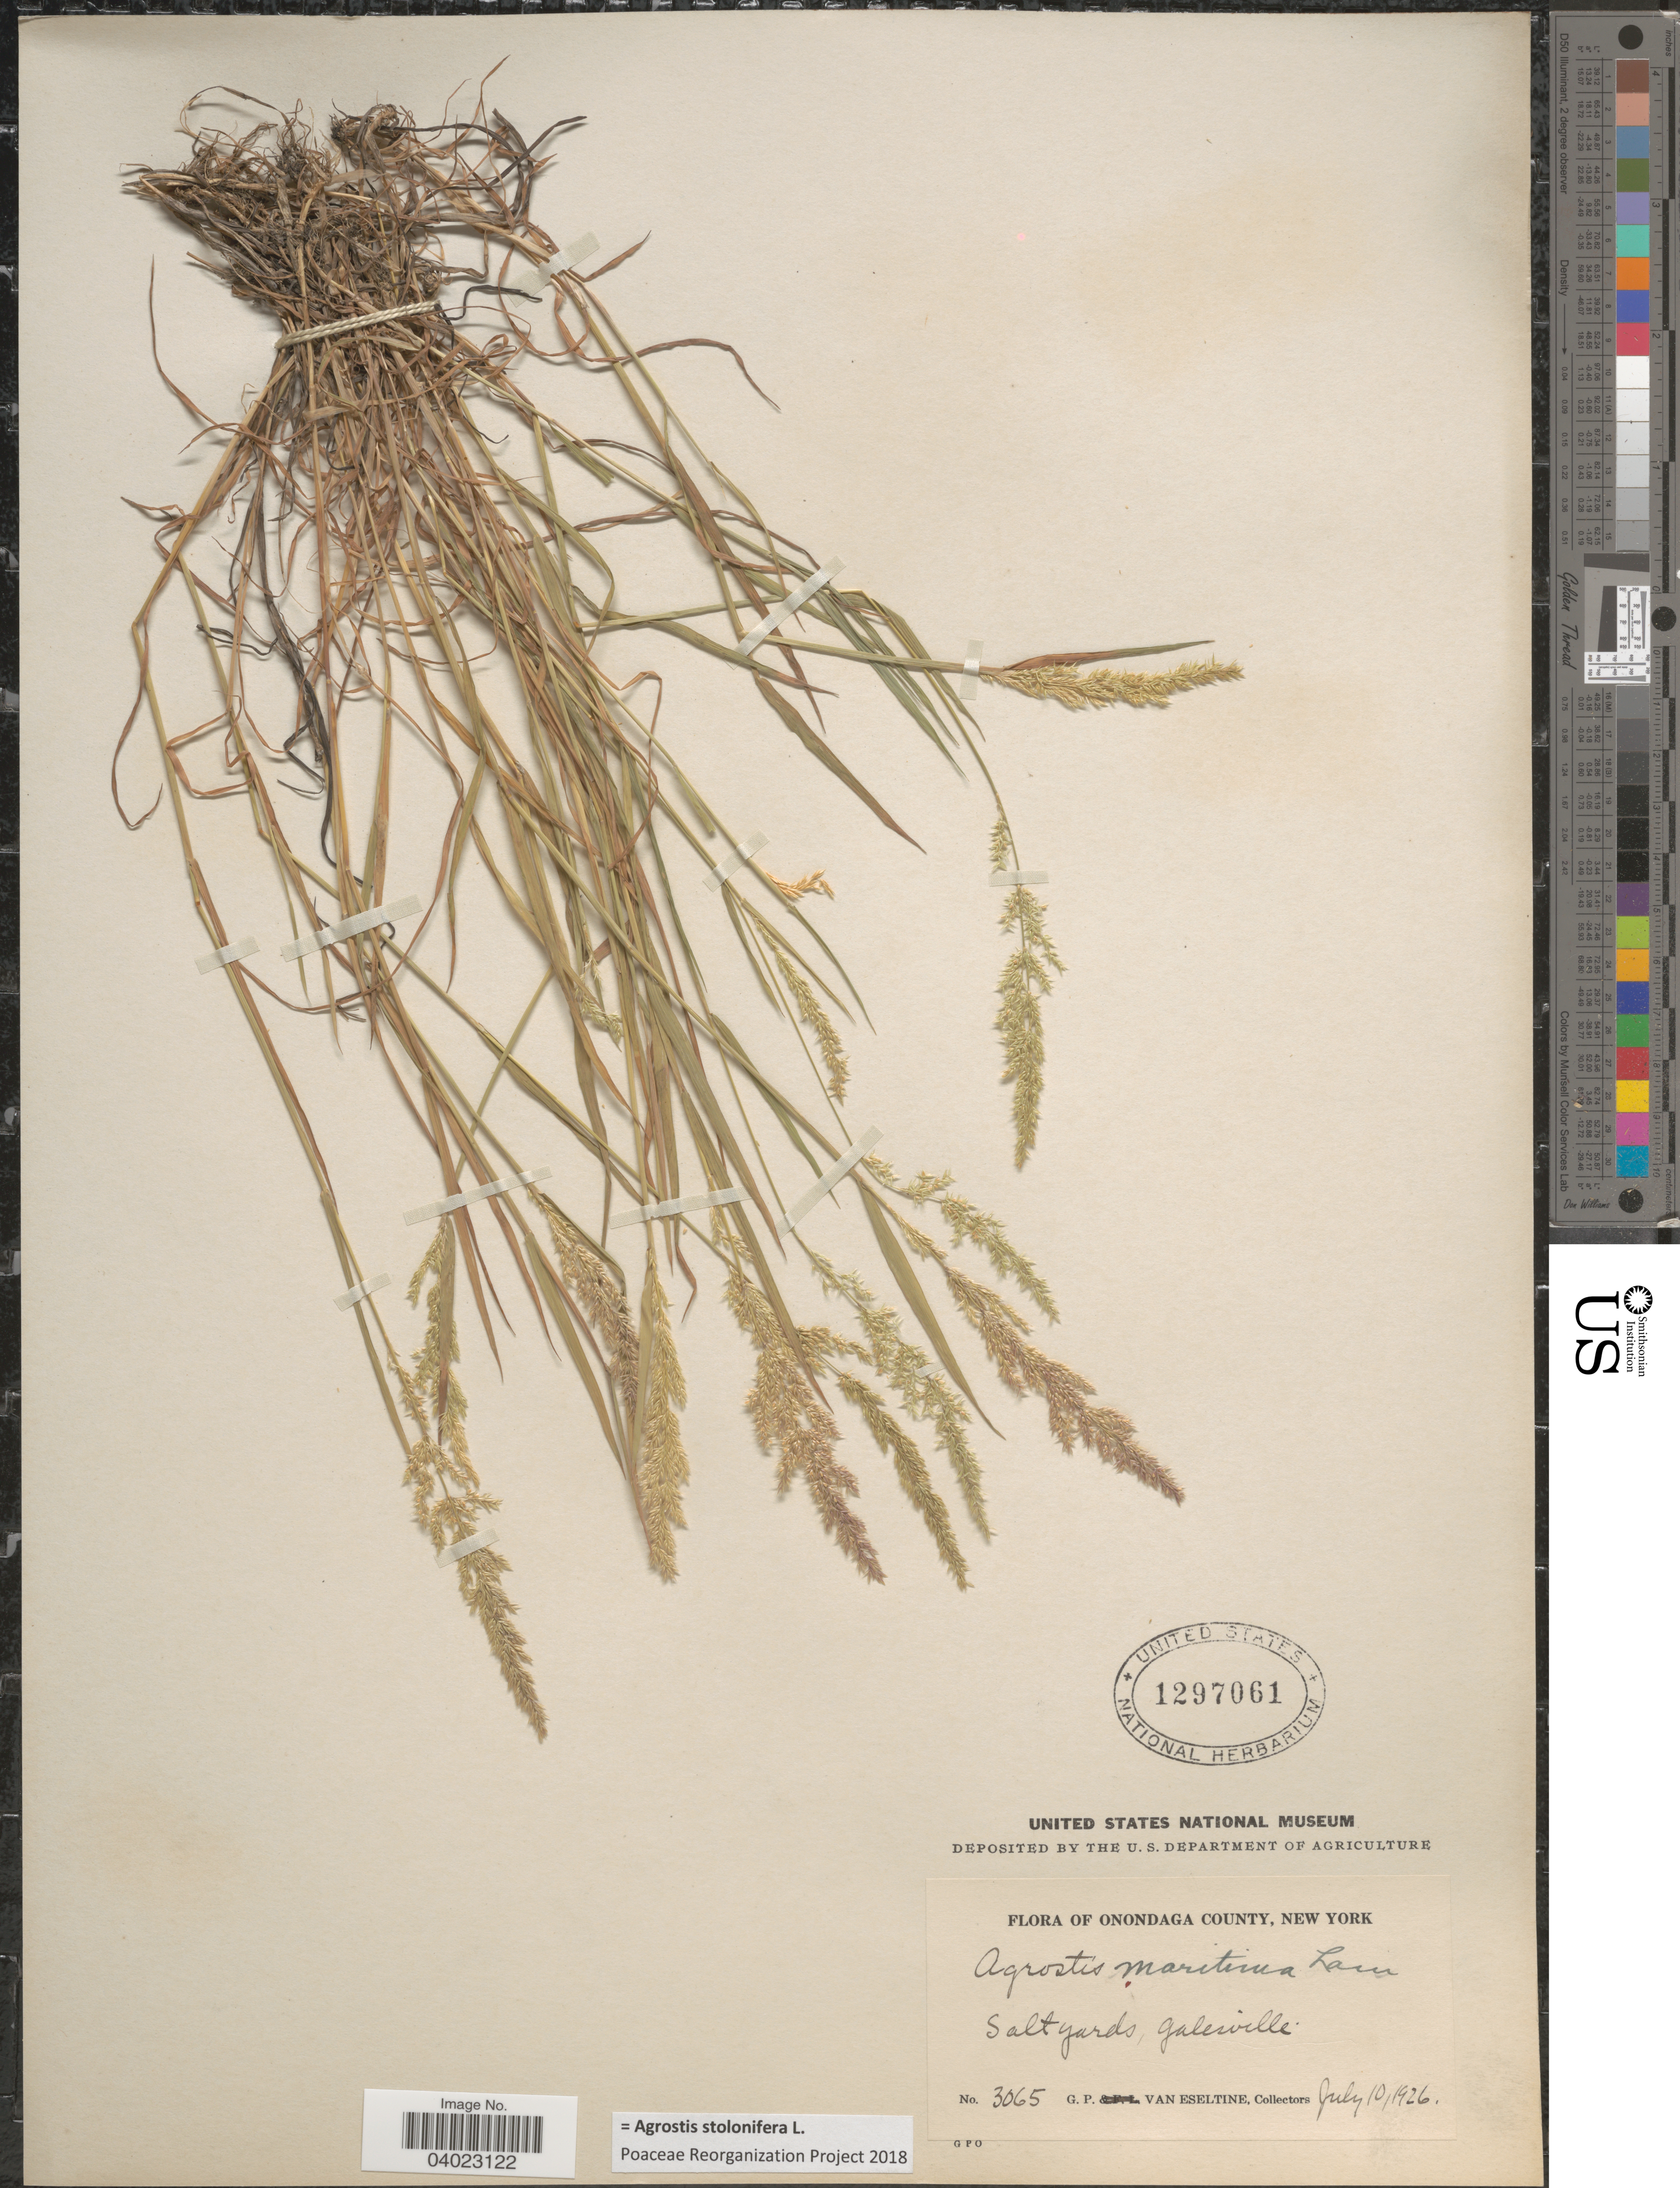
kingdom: Plantae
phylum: Tracheophyta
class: Liliopsida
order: Poales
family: Poaceae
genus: Agrostis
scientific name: Agrostis stolonifera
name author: L.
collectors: G. P. Van Eseltine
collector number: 3065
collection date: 1926-07-10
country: United States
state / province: New York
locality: Onondaga County. Salt yards, galesville.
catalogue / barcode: US 1297061